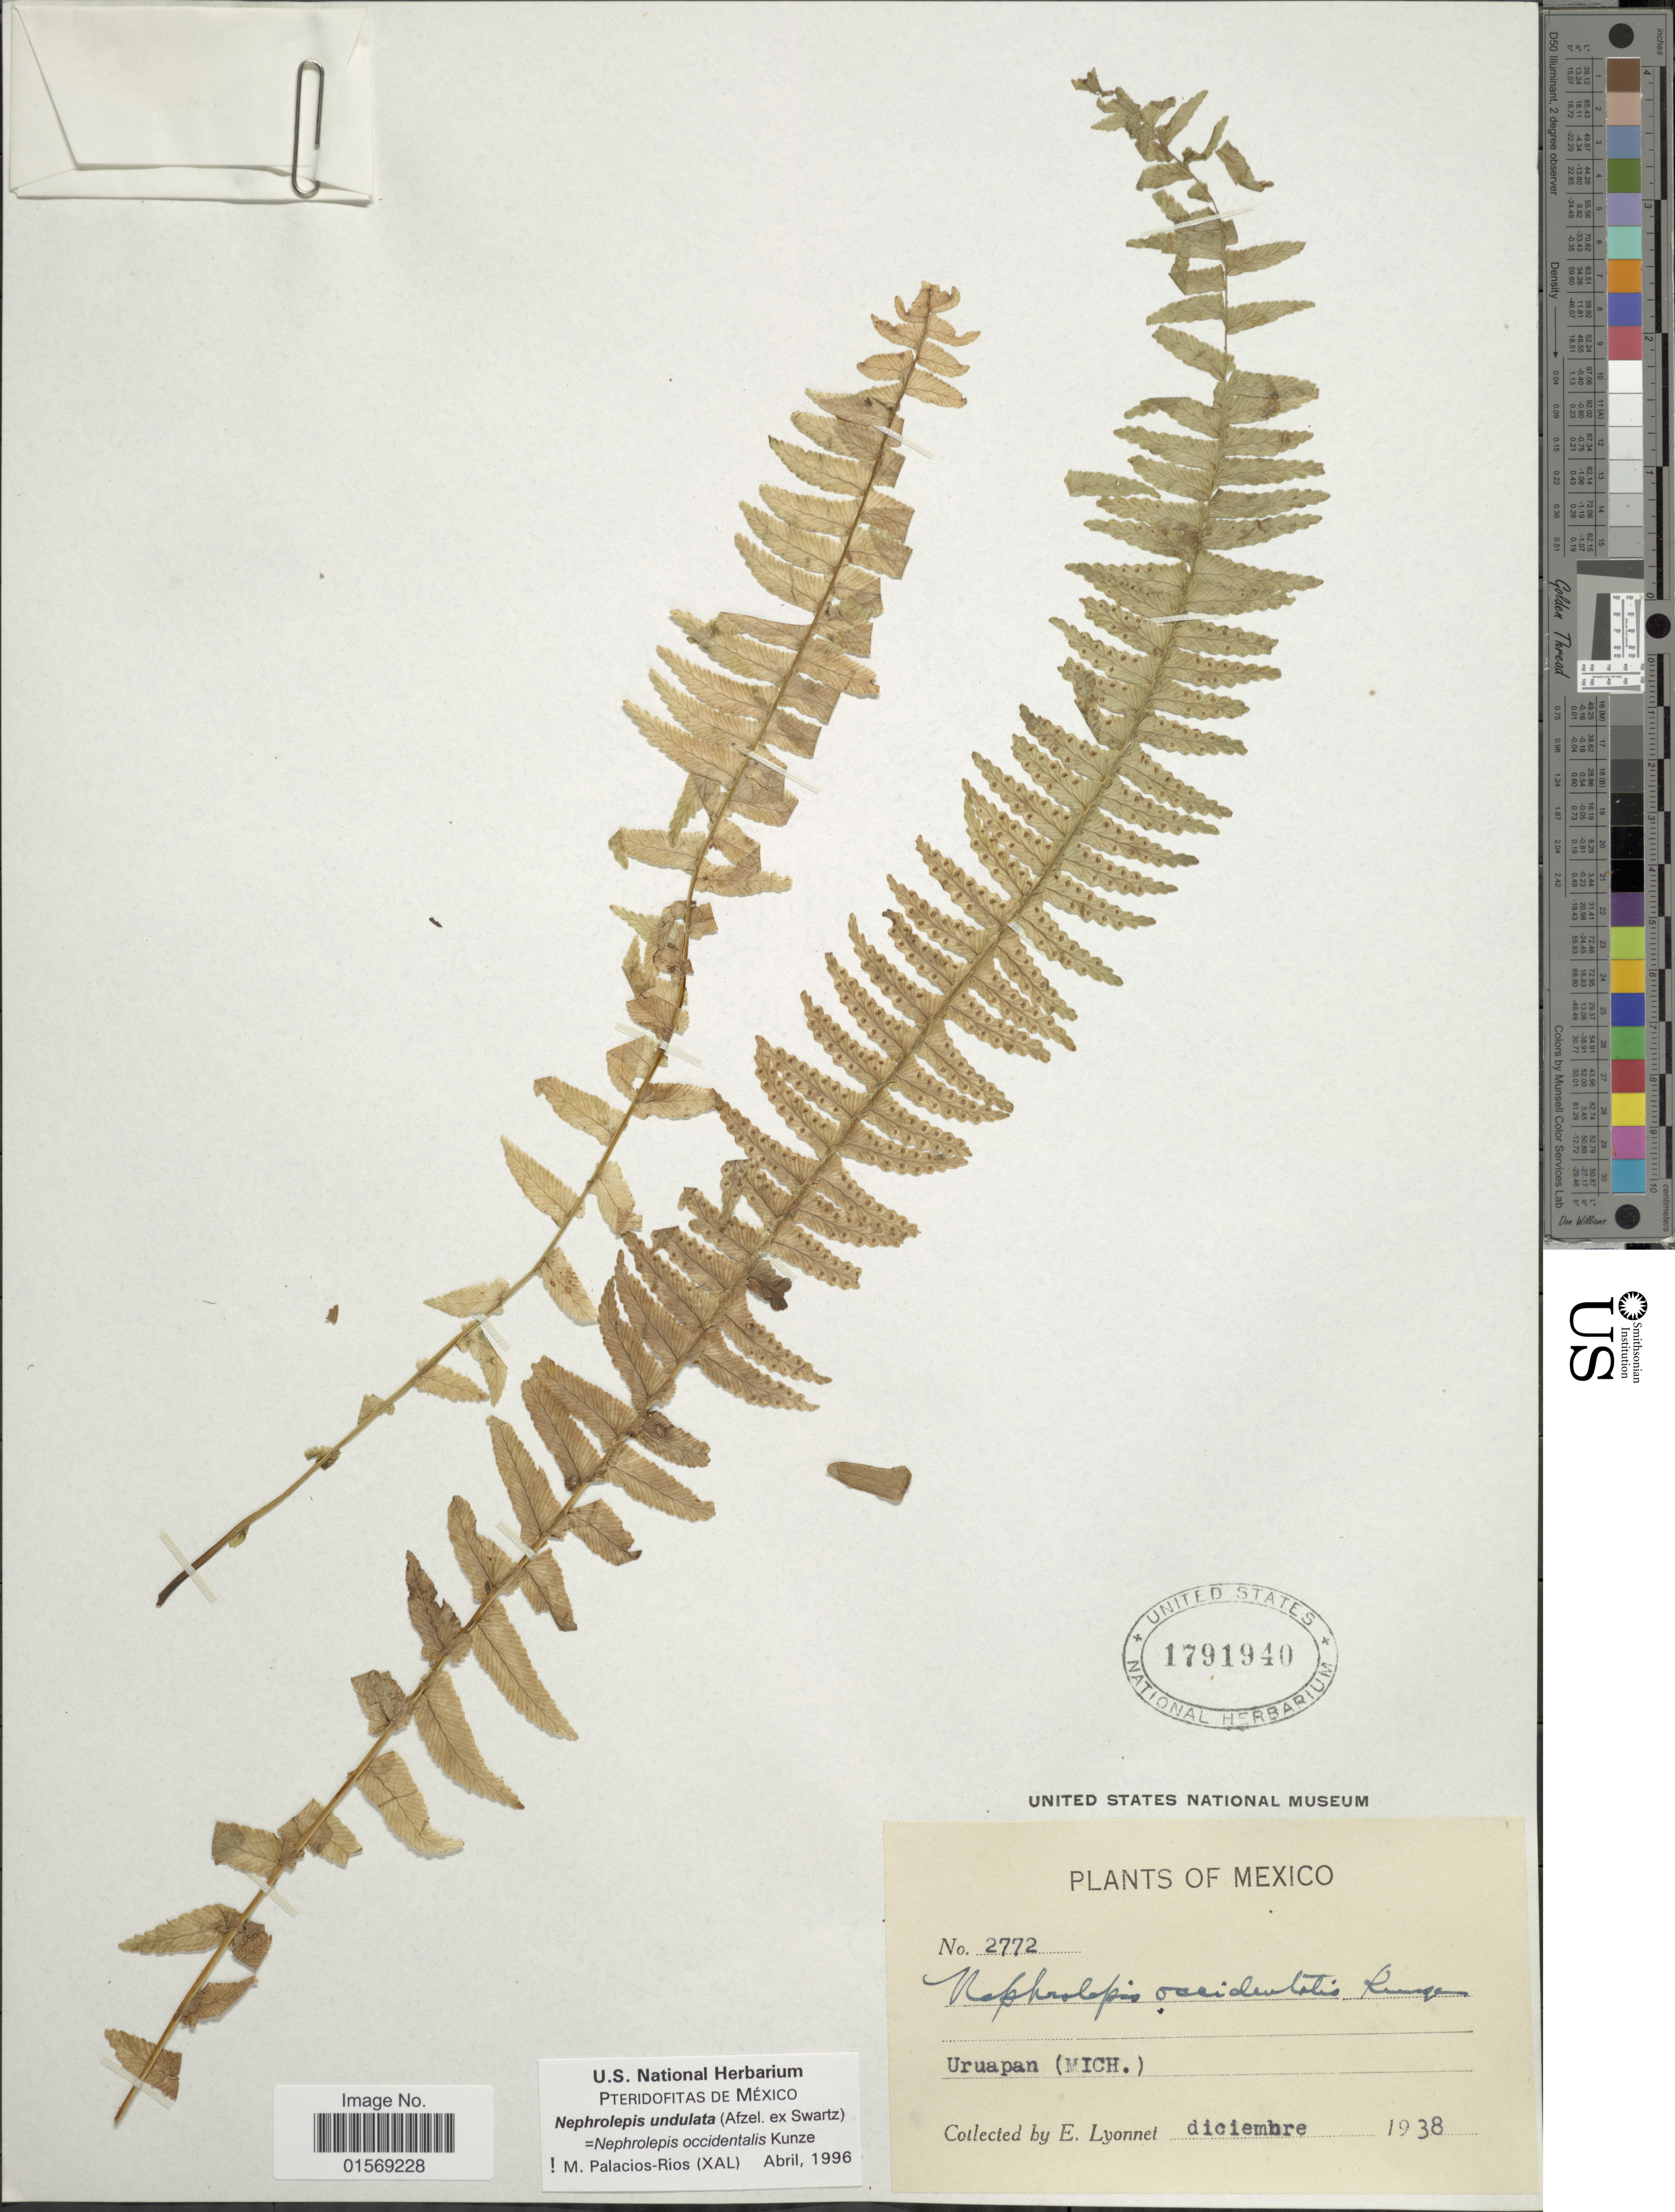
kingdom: Plantae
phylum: Tracheophyta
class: Polypodiopsida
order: Polypodiales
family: Nephrolepidaceae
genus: Nephrolepis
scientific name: Nephrolepis undulata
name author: J. Sm.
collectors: E. Lyonnel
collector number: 2772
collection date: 1938-12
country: Mexico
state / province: Michoacán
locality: Mexico. Uruapan (Mich.).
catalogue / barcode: US 1791940